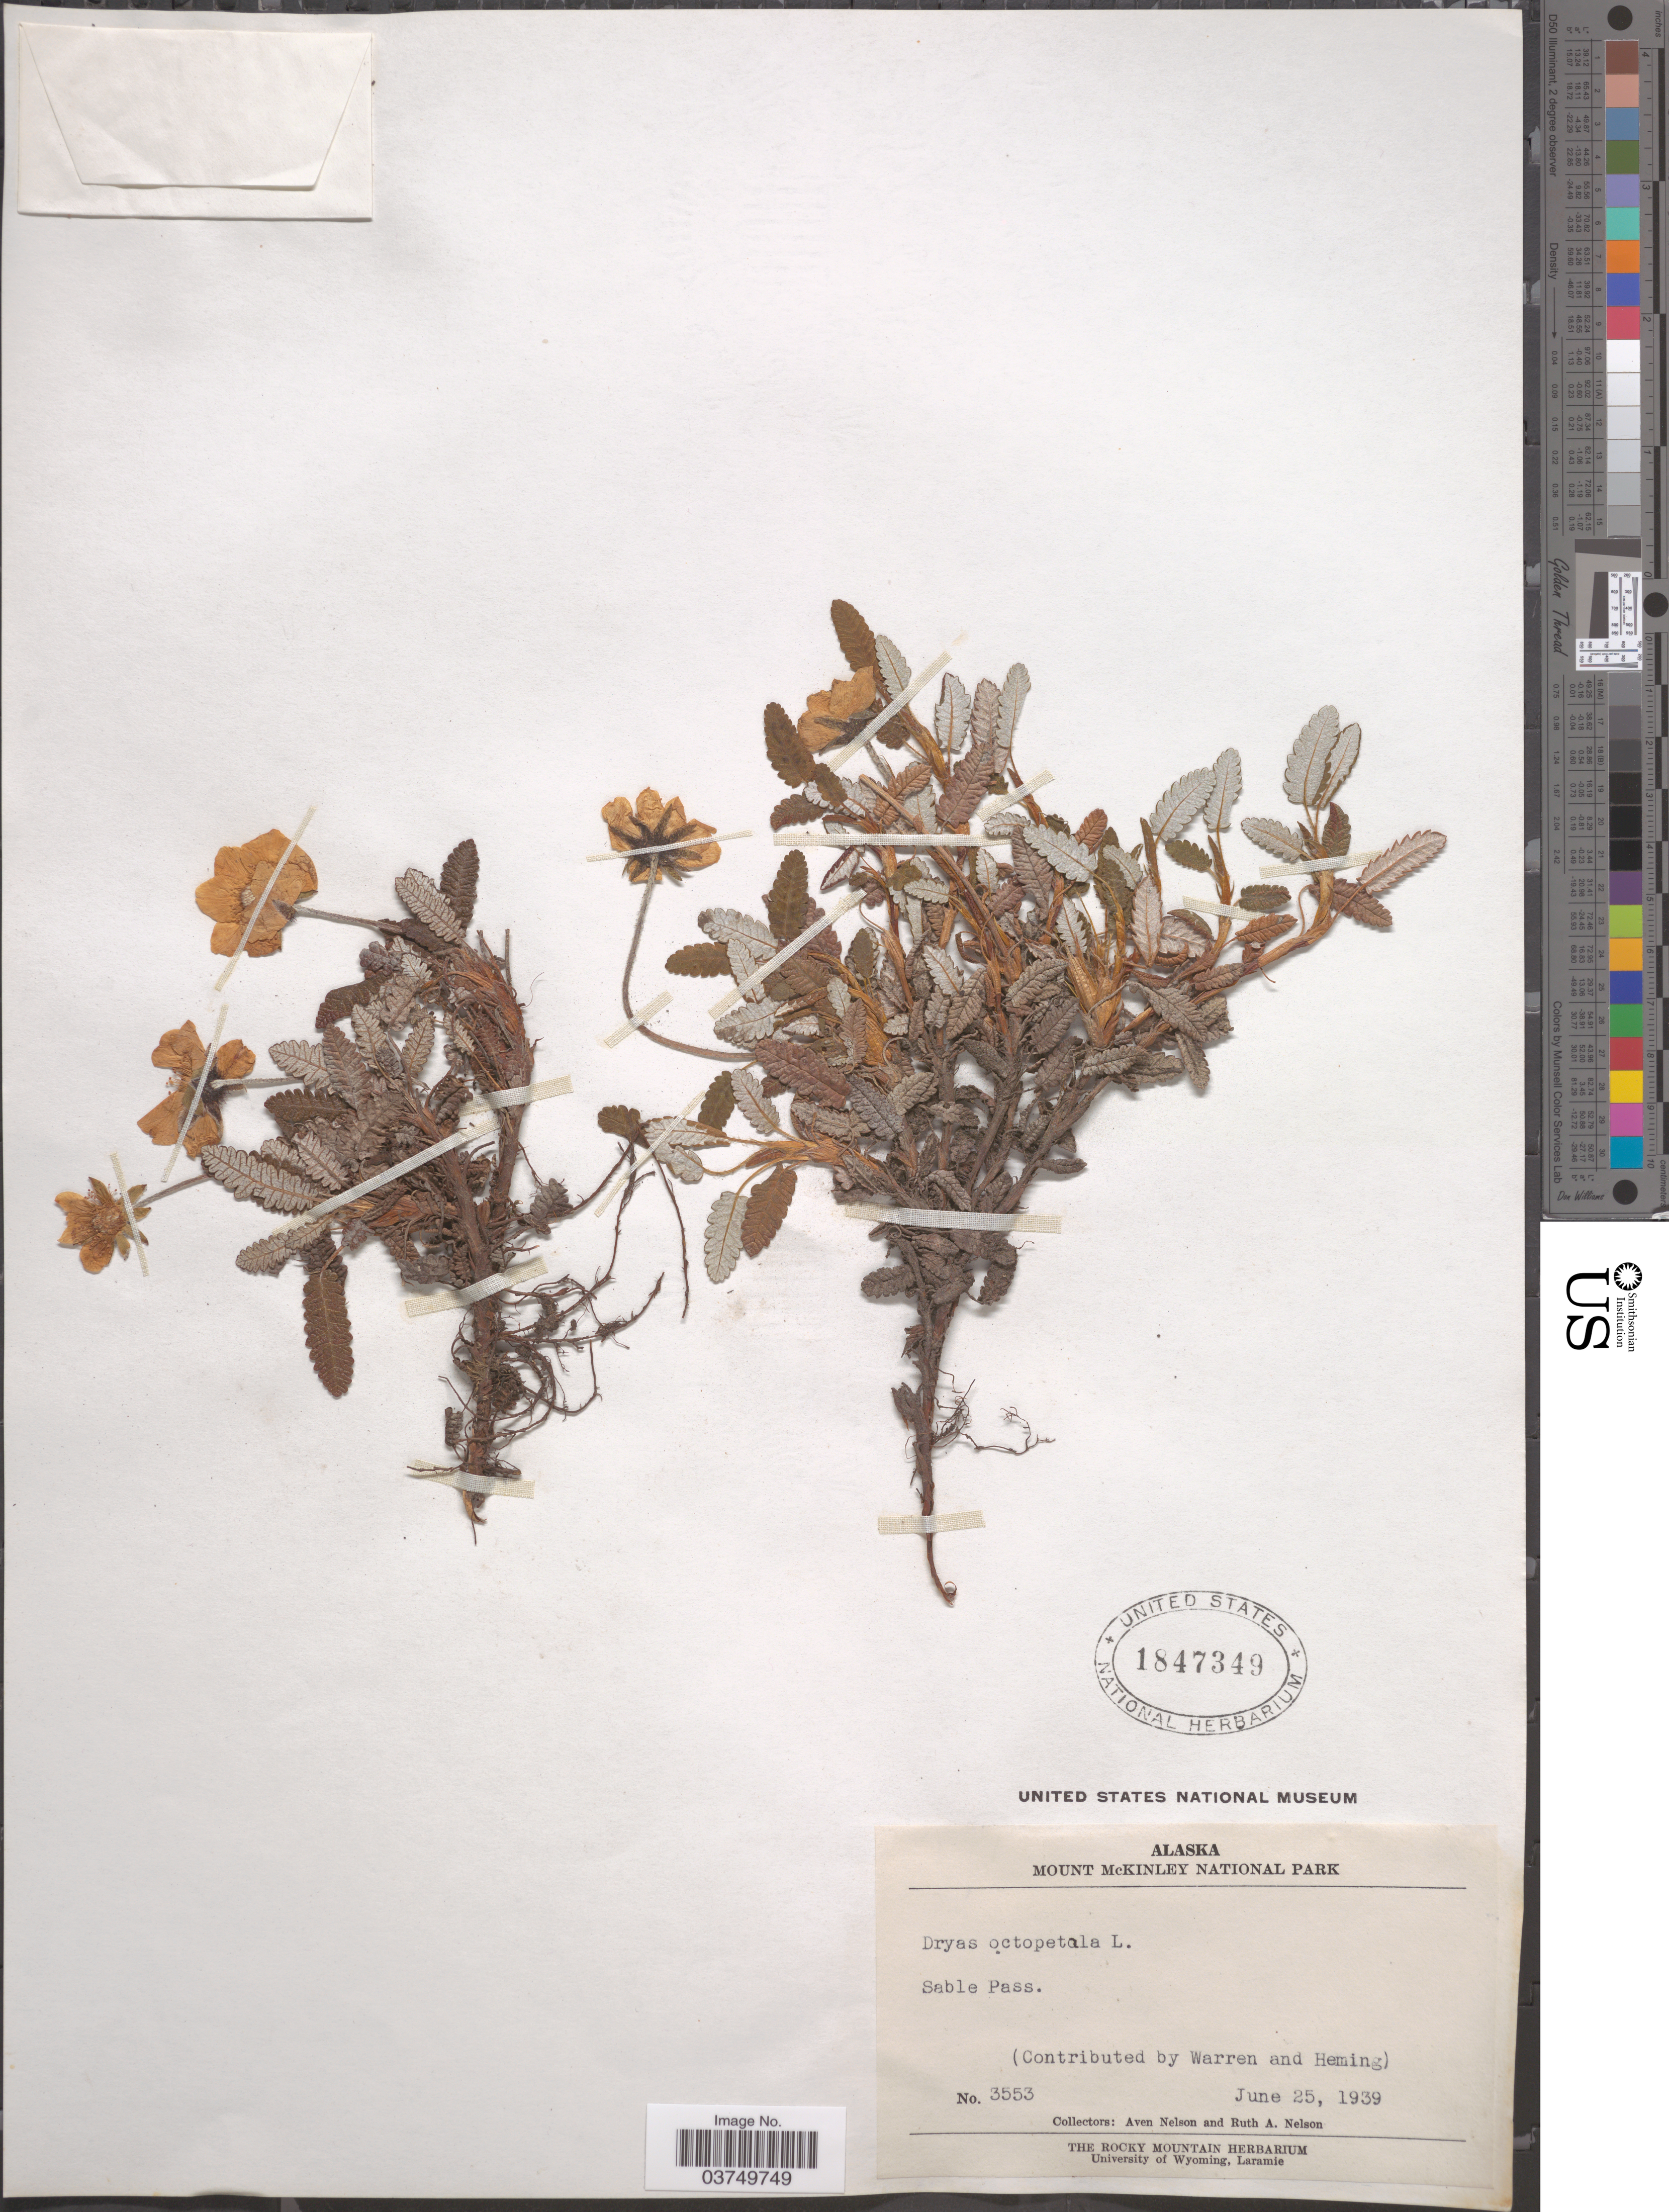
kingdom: Plantae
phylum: Tracheophyta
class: Magnoliopsida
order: Rosales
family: Rosaceae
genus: Dryas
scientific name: Dryas octopetala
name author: L.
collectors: A. Nelson & R. A. Nelson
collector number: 3553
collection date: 1939-06-25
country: United States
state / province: Alaska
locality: Mount McKinley National Park. Sable Pass.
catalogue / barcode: US 1847349